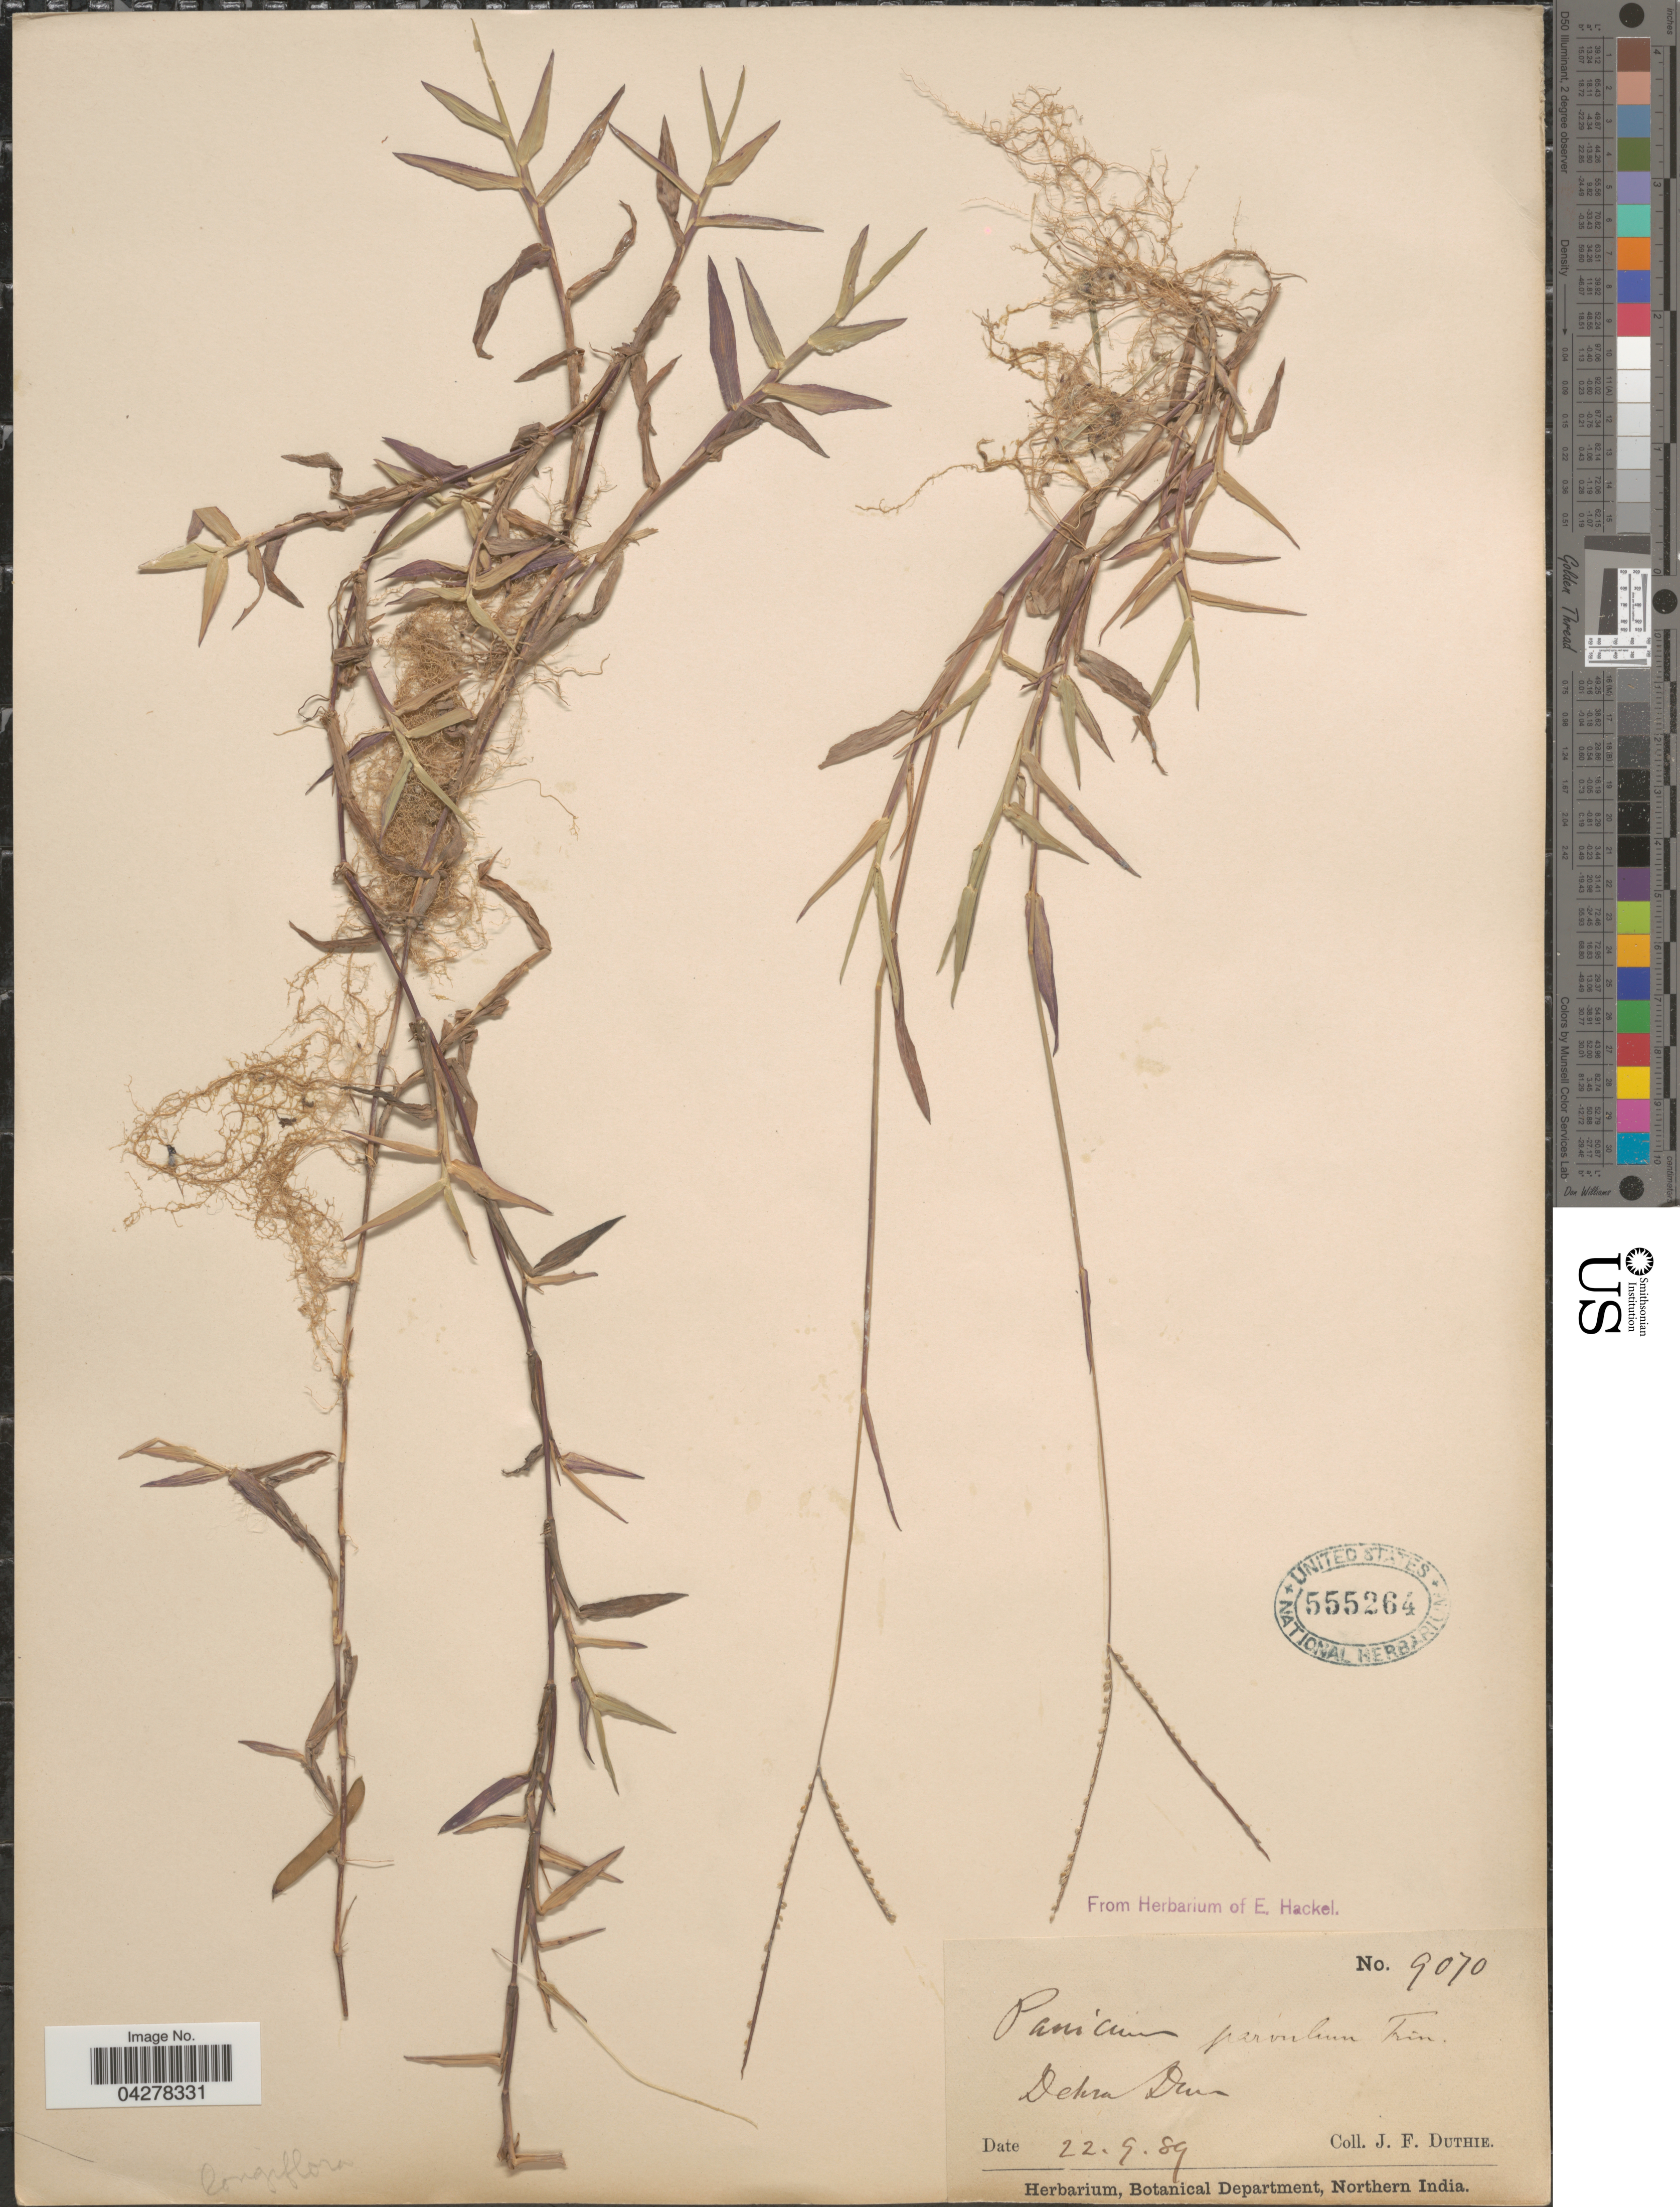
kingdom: Plantae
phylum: Tracheophyta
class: Liliopsida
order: Poales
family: Poaceae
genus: Digitaria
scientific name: Digitaria longiflora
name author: (Retz.) Pers.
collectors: J. F. Duthie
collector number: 9070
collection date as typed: Transcribed d/m/y: 22/9/89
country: India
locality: Dehra Dun.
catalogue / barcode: US 555264